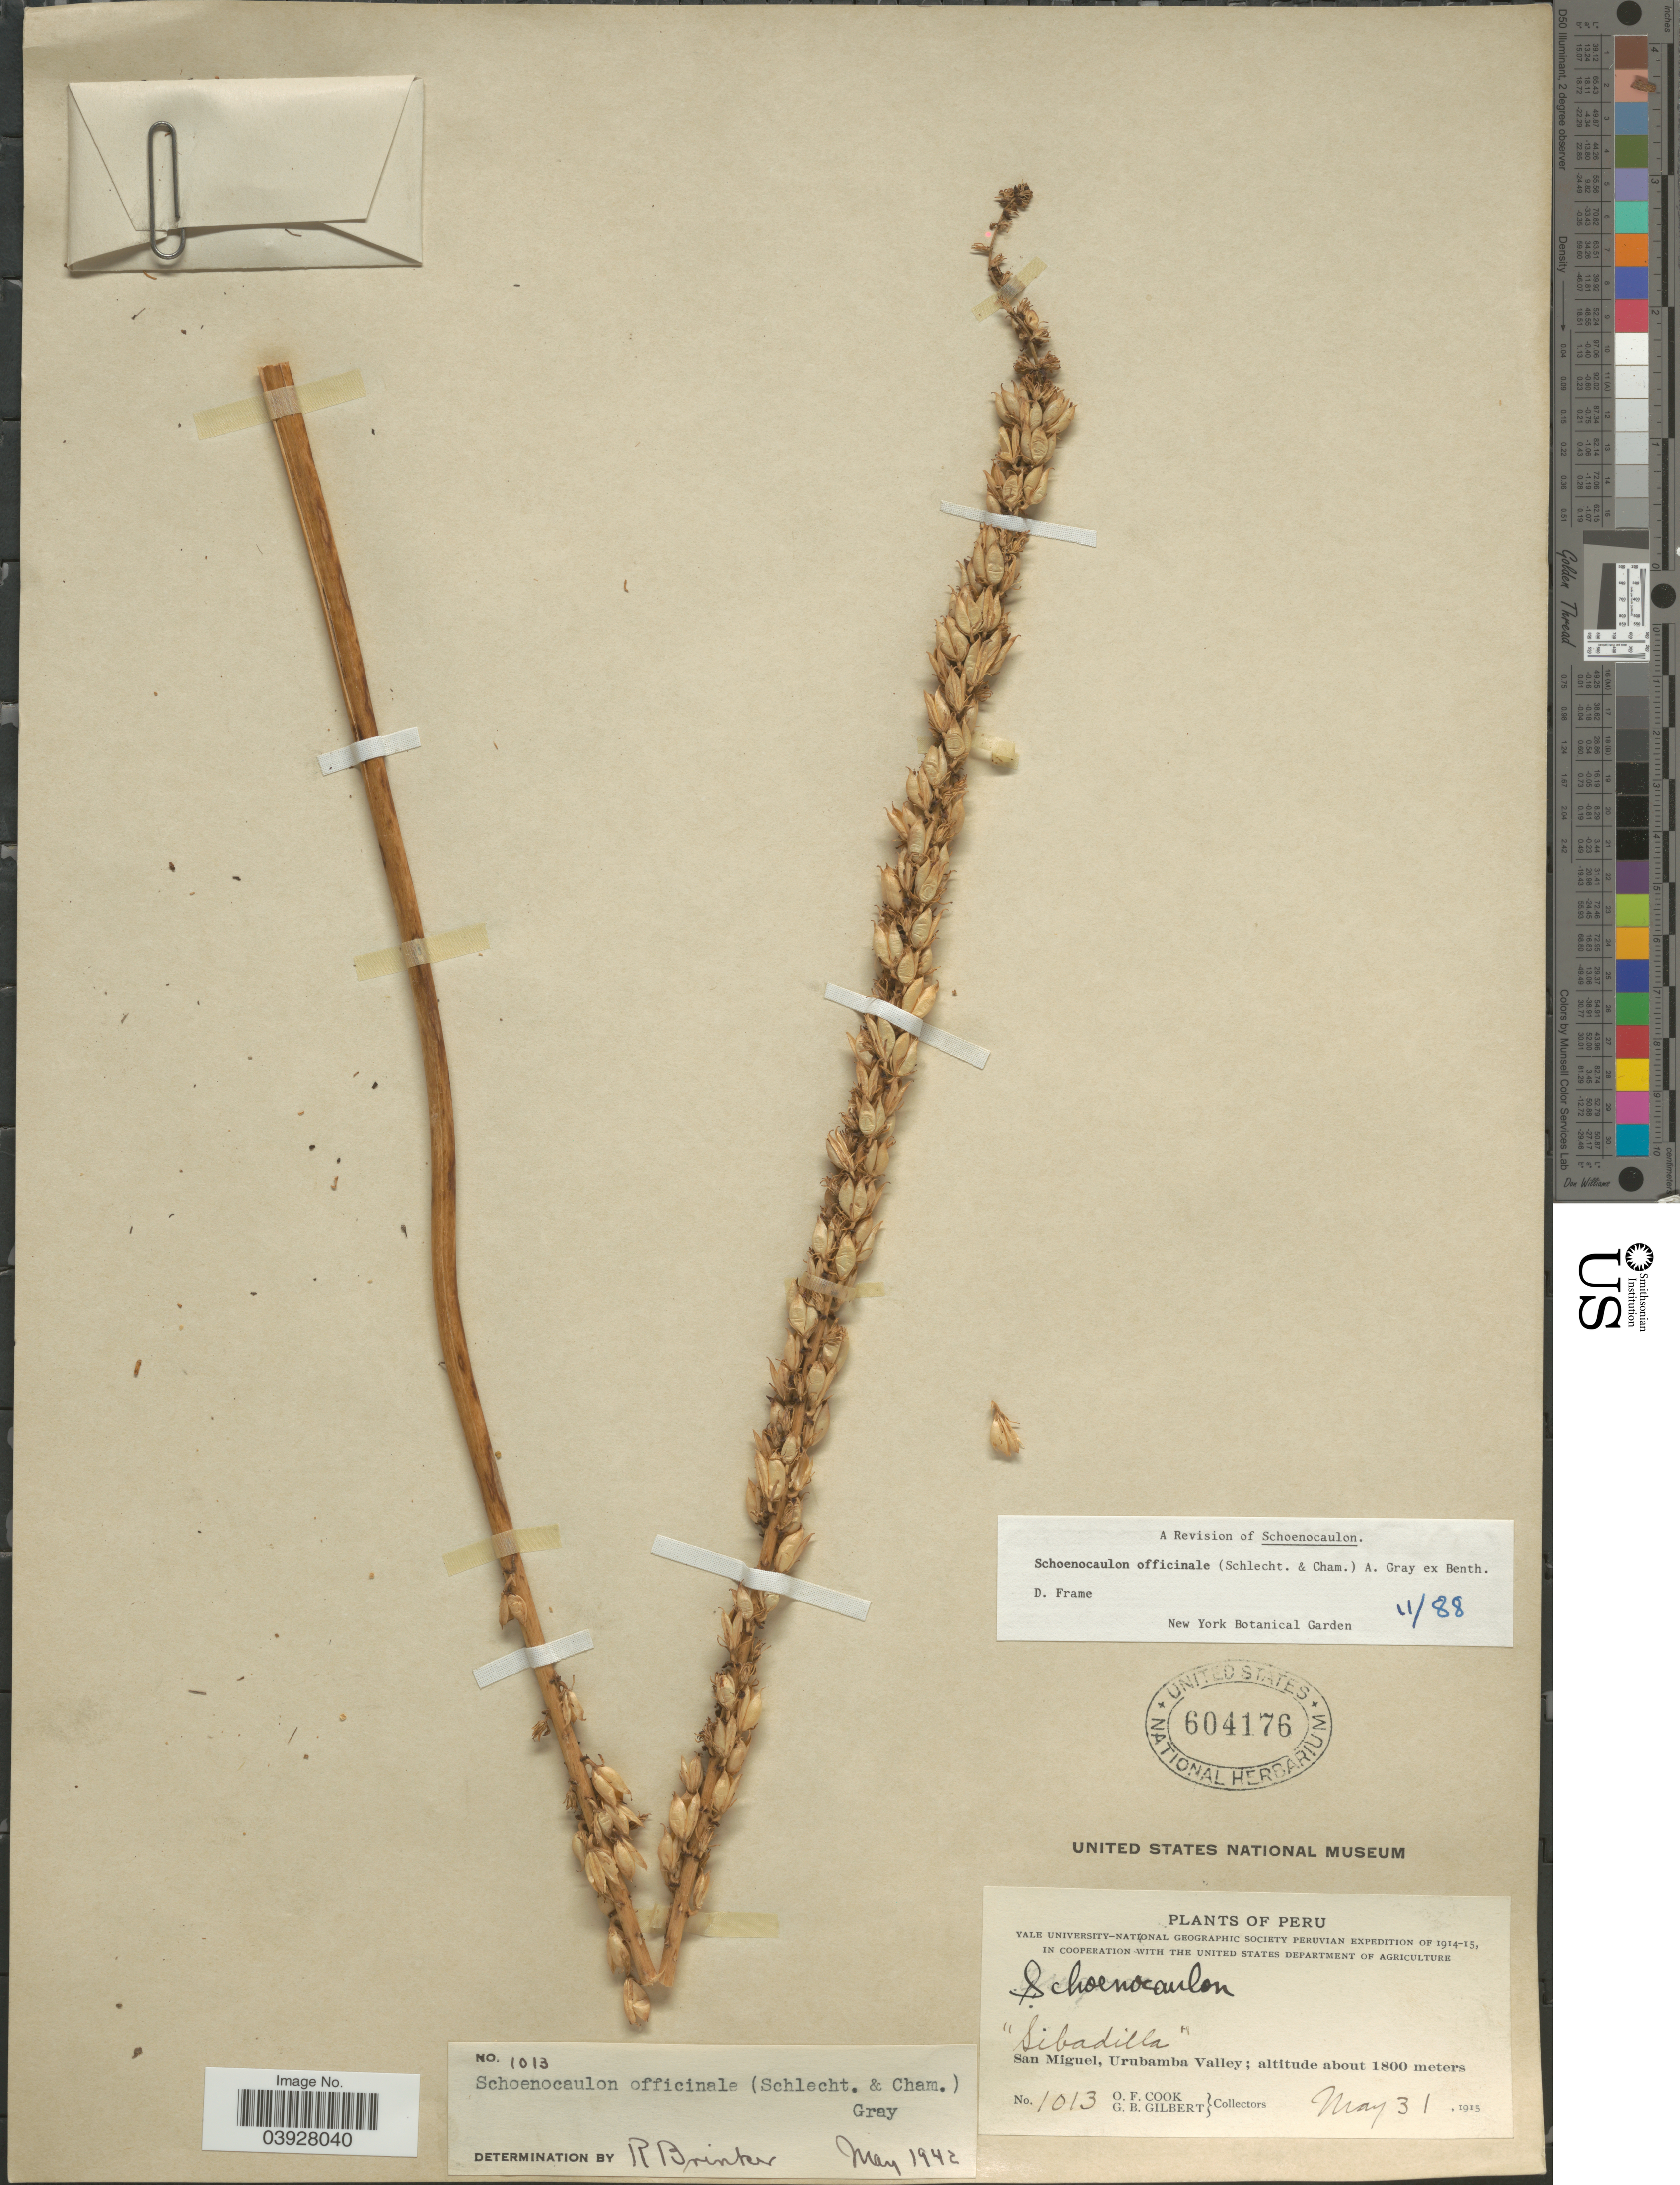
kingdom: Plantae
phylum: Tracheophyta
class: Liliopsida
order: Liliales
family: Melanthiaceae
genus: Schoenocaulon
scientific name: Schoenocaulon officinale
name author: (Schltdl.) A. Gray ex Benth.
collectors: O. F. Cook & G. B. Gilbert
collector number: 1013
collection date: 1915-05-31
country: Peru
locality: San Miguel, Urubamba Valley.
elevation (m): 1800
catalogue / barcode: US 604176